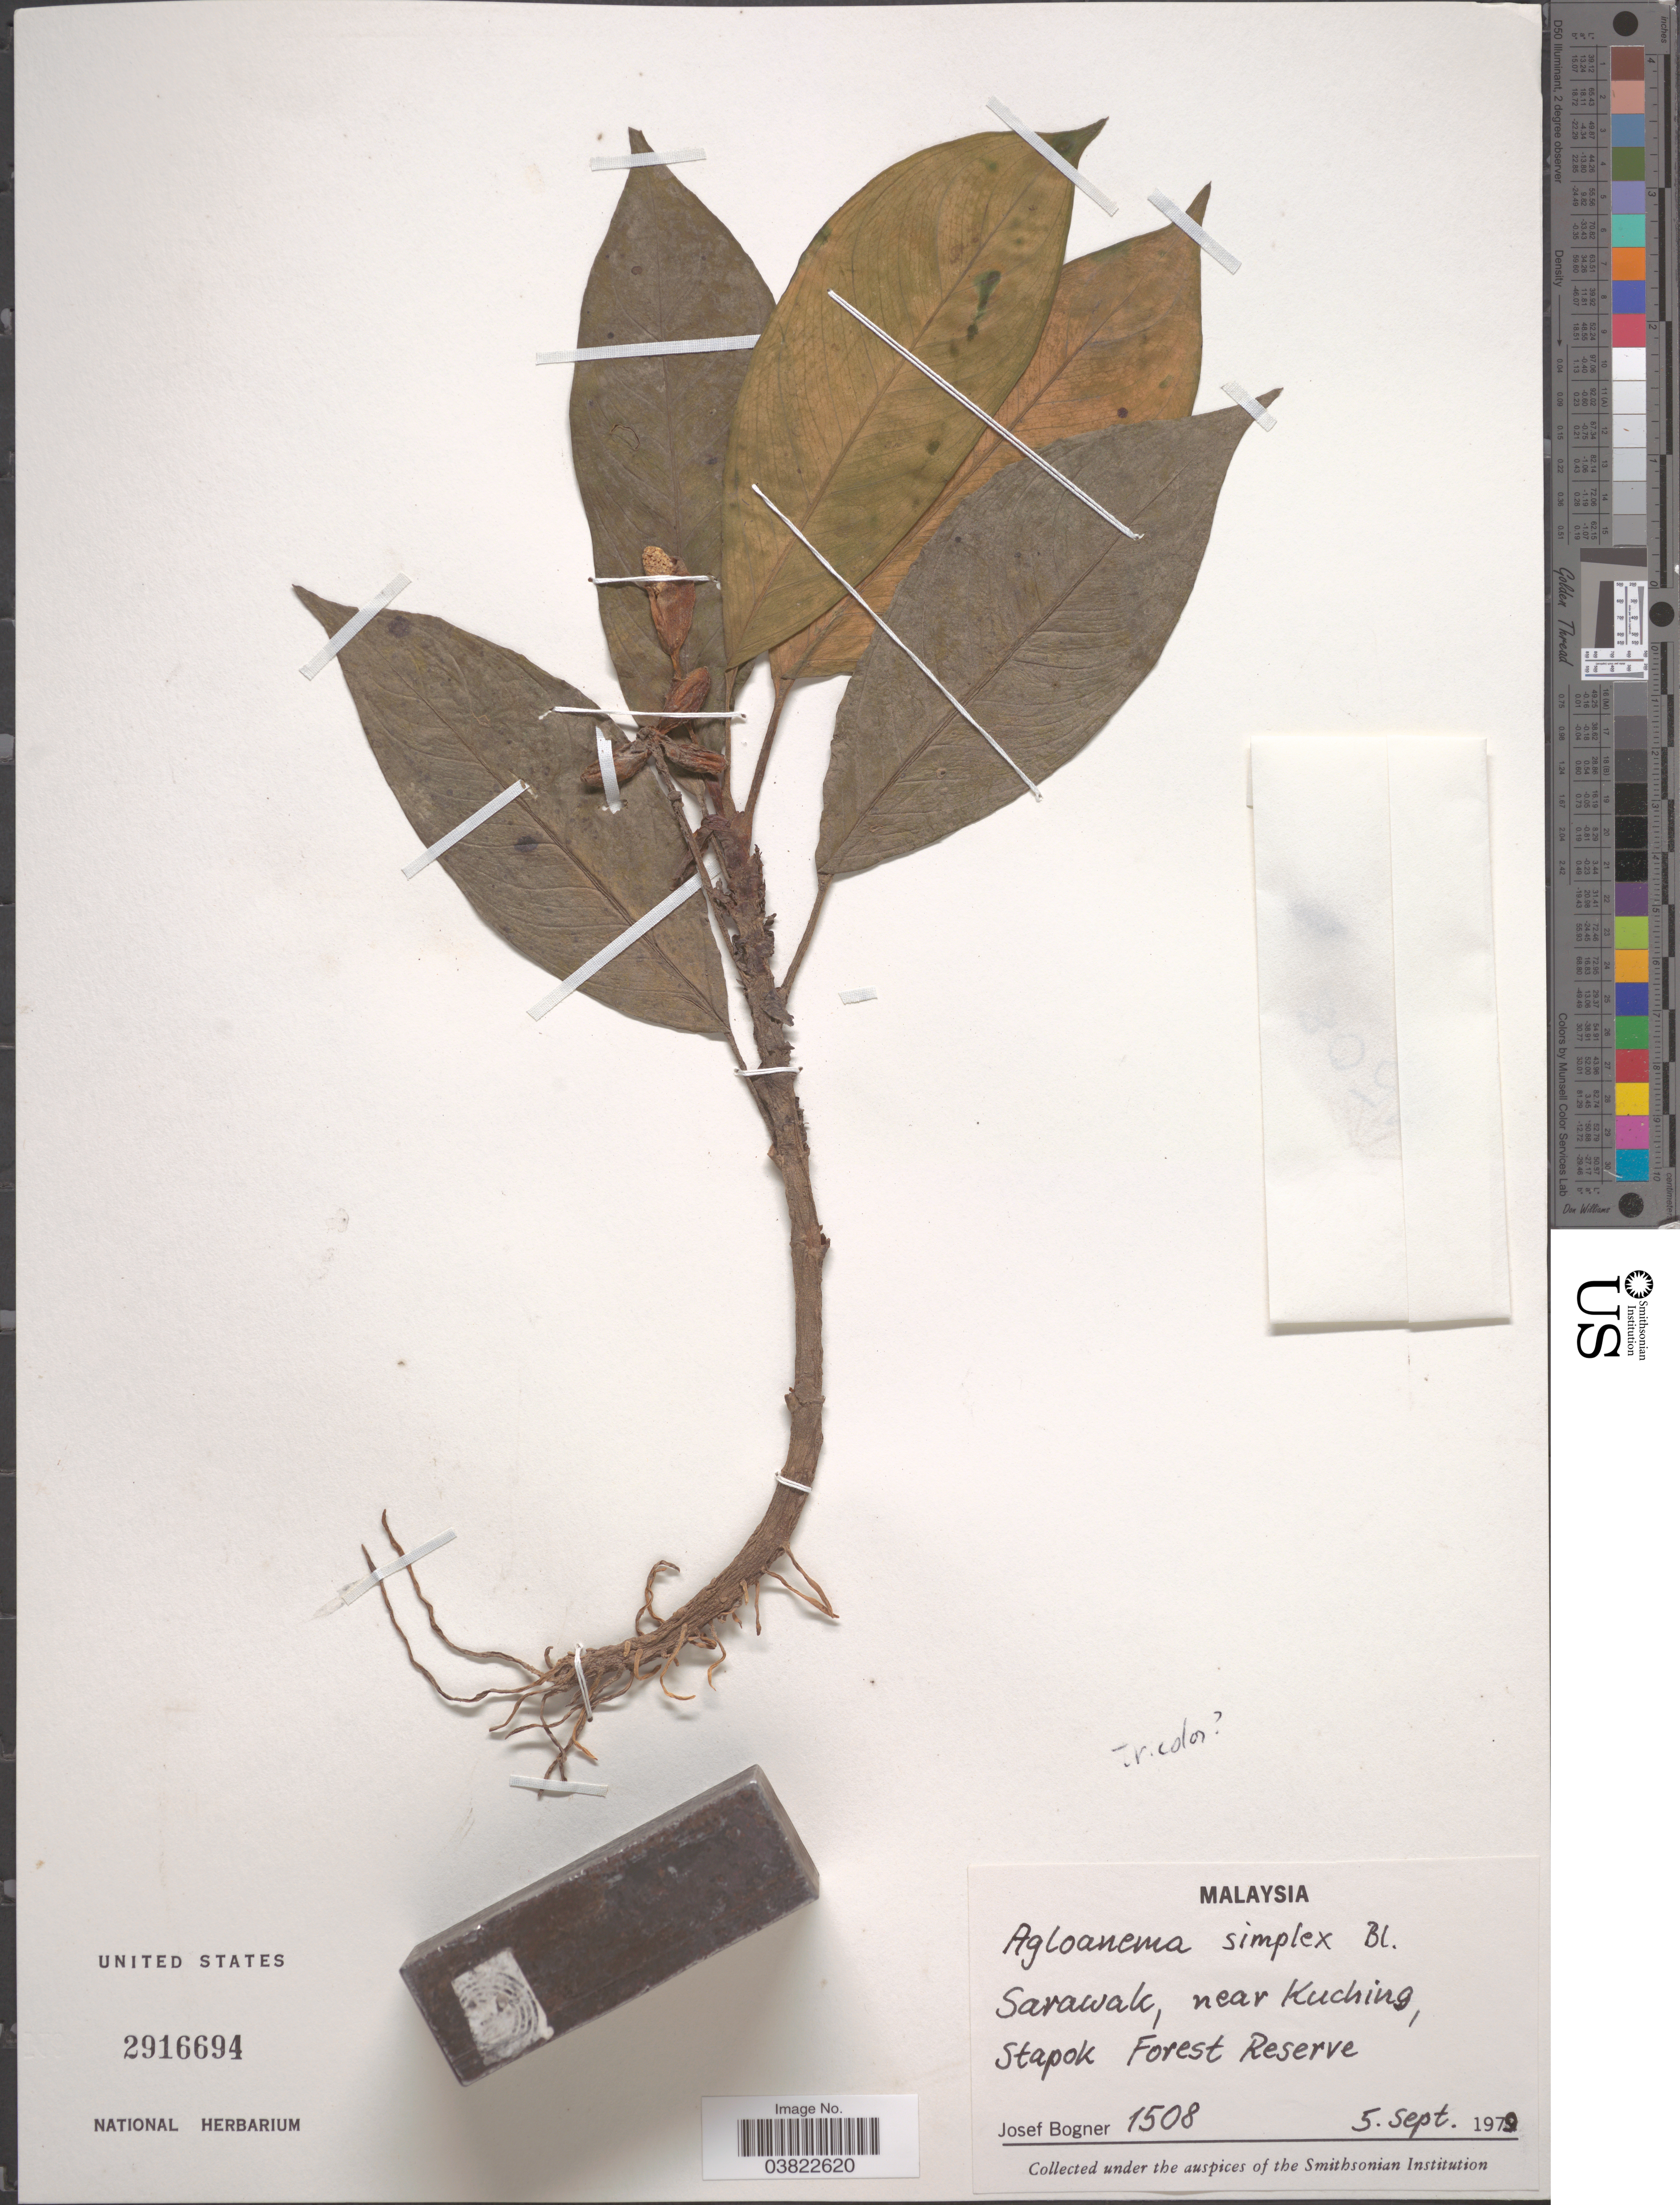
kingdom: Plantae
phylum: Tracheophyta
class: Liliopsida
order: Alismatales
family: Araceae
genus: Aglaonema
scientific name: Aglaonema simplex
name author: Blume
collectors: J. Bogner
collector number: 1508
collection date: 1979-09-05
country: Malaysia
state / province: Sarawak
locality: Near Kuching, Stapok Forest Reserve.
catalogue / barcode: US 2916694